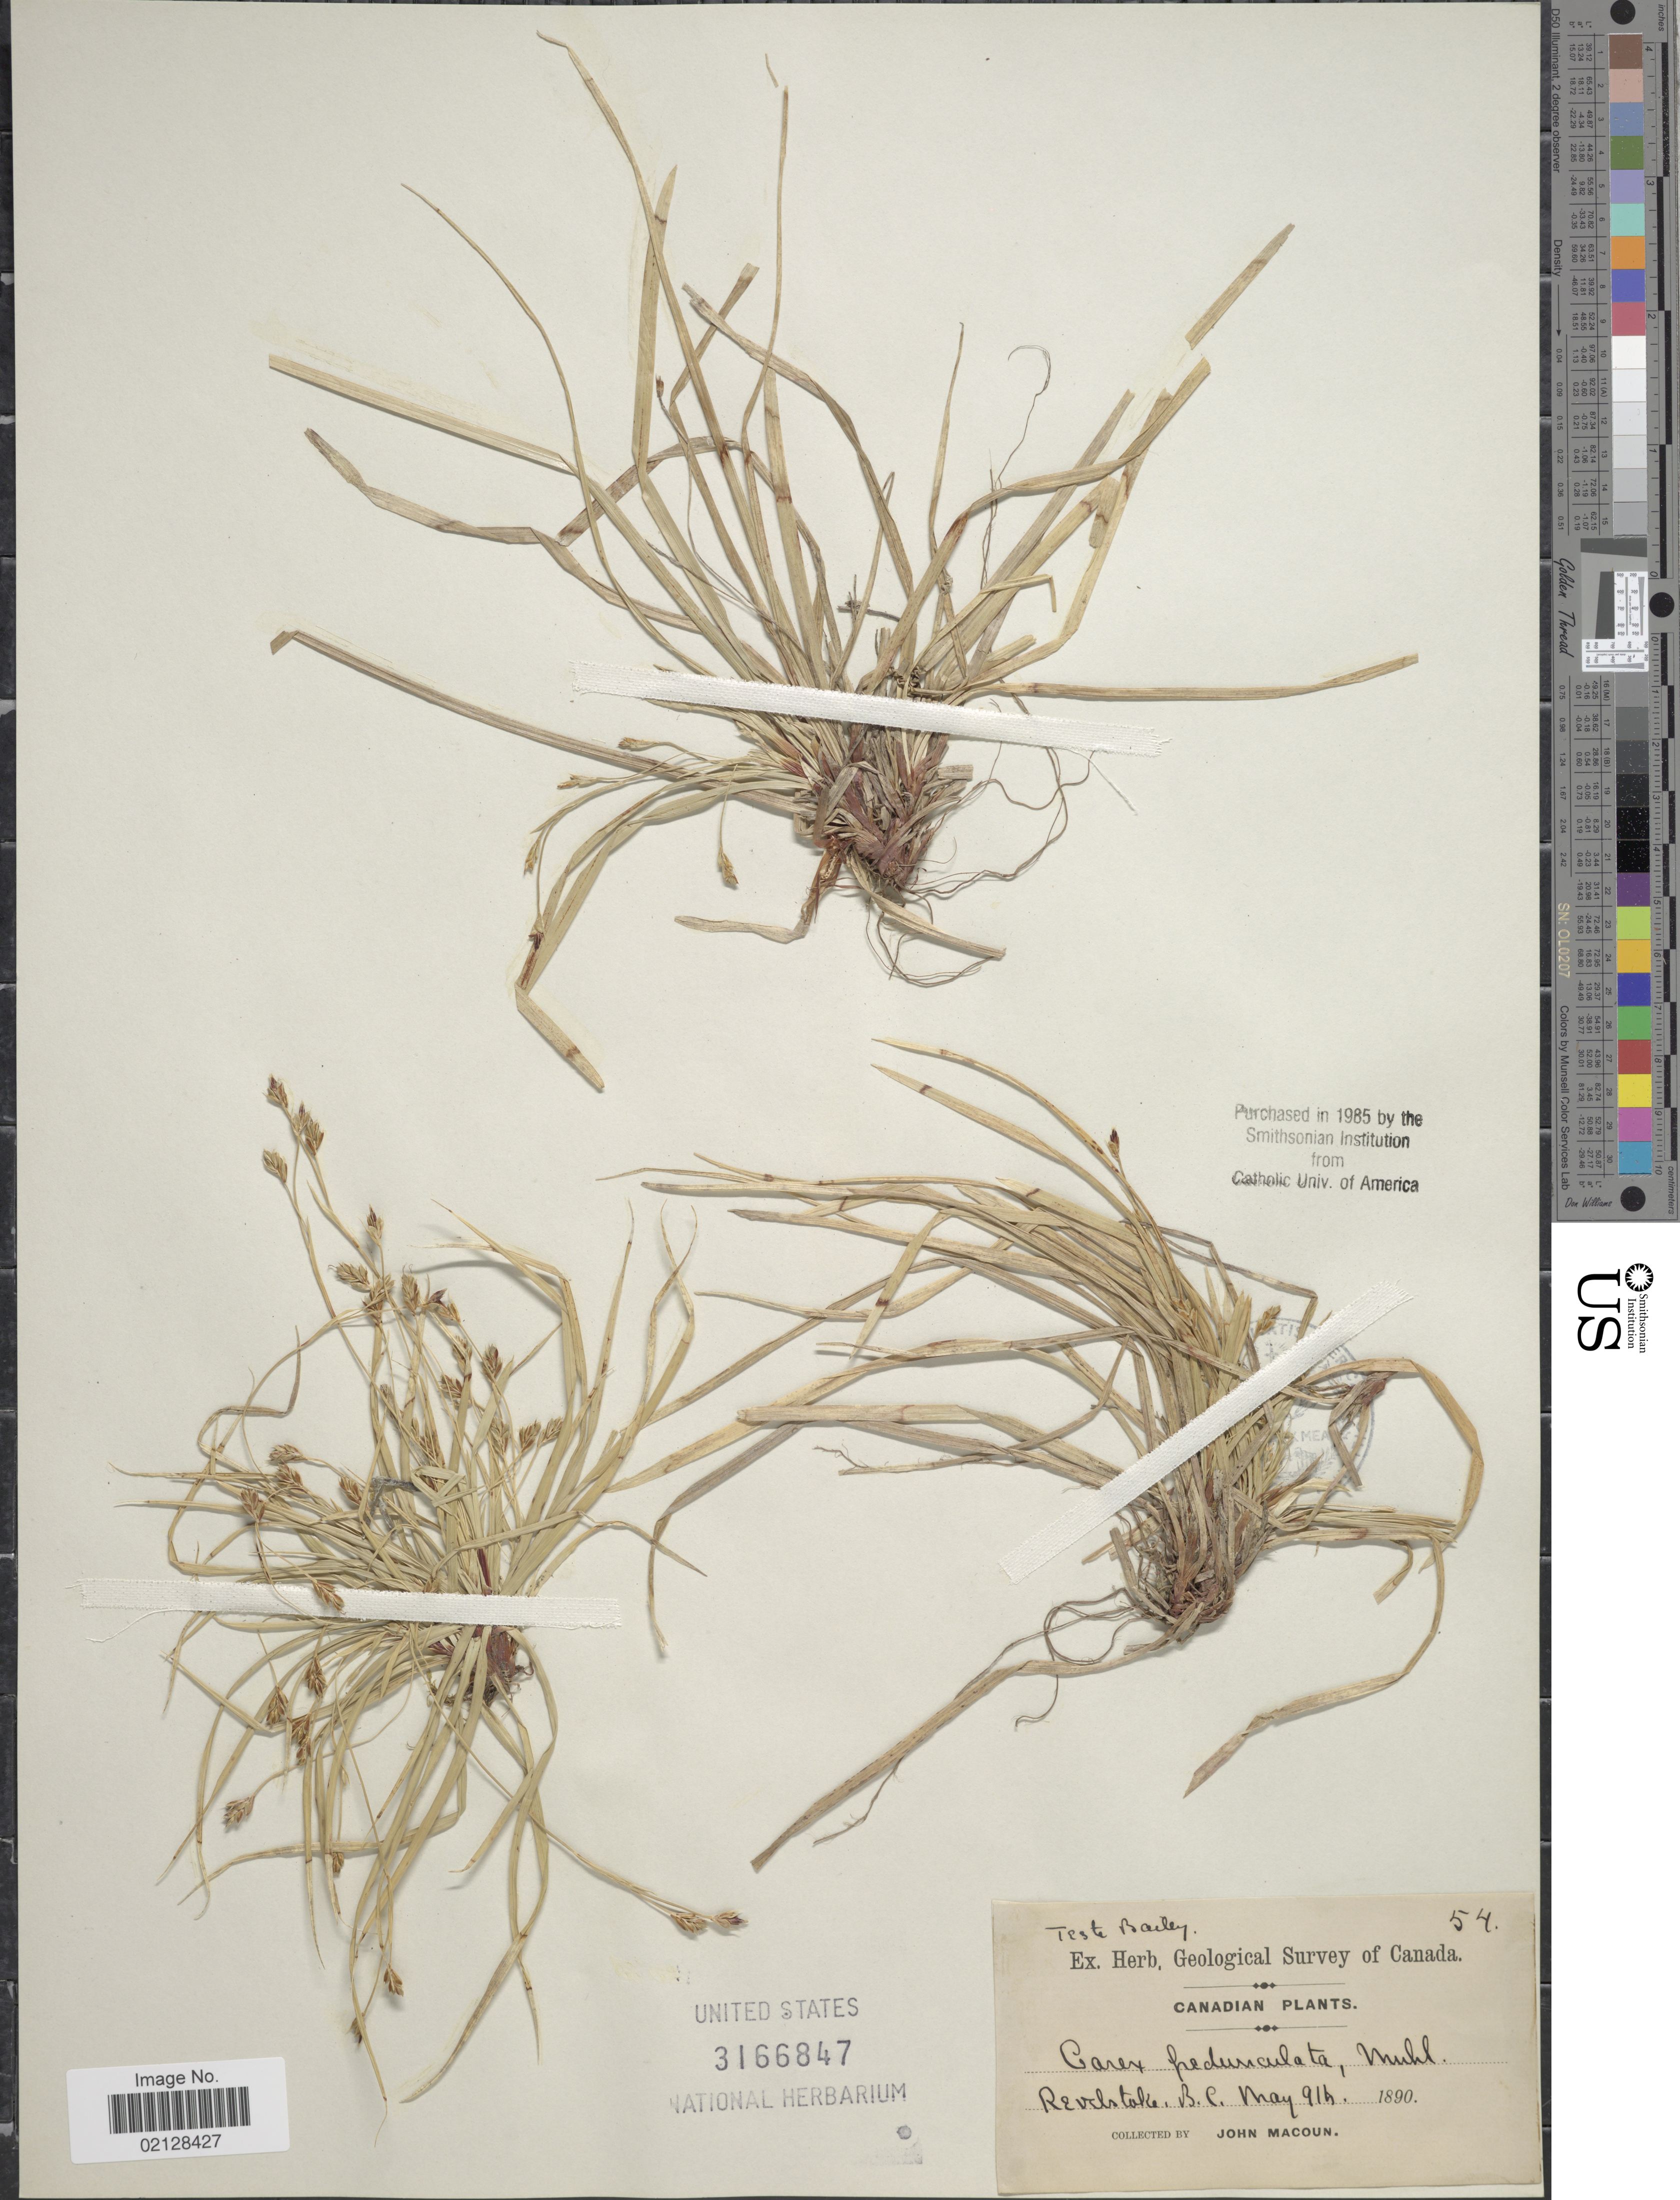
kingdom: Plantae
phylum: Tracheophyta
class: Liliopsida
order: Poales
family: Cyperaceae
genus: Carex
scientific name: Carex pedunculata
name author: Muhl. ex Willd.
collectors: J. Macoun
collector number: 544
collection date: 1890-05-09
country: Canada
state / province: British Columbia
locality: Revelstoke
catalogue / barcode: US 3166847